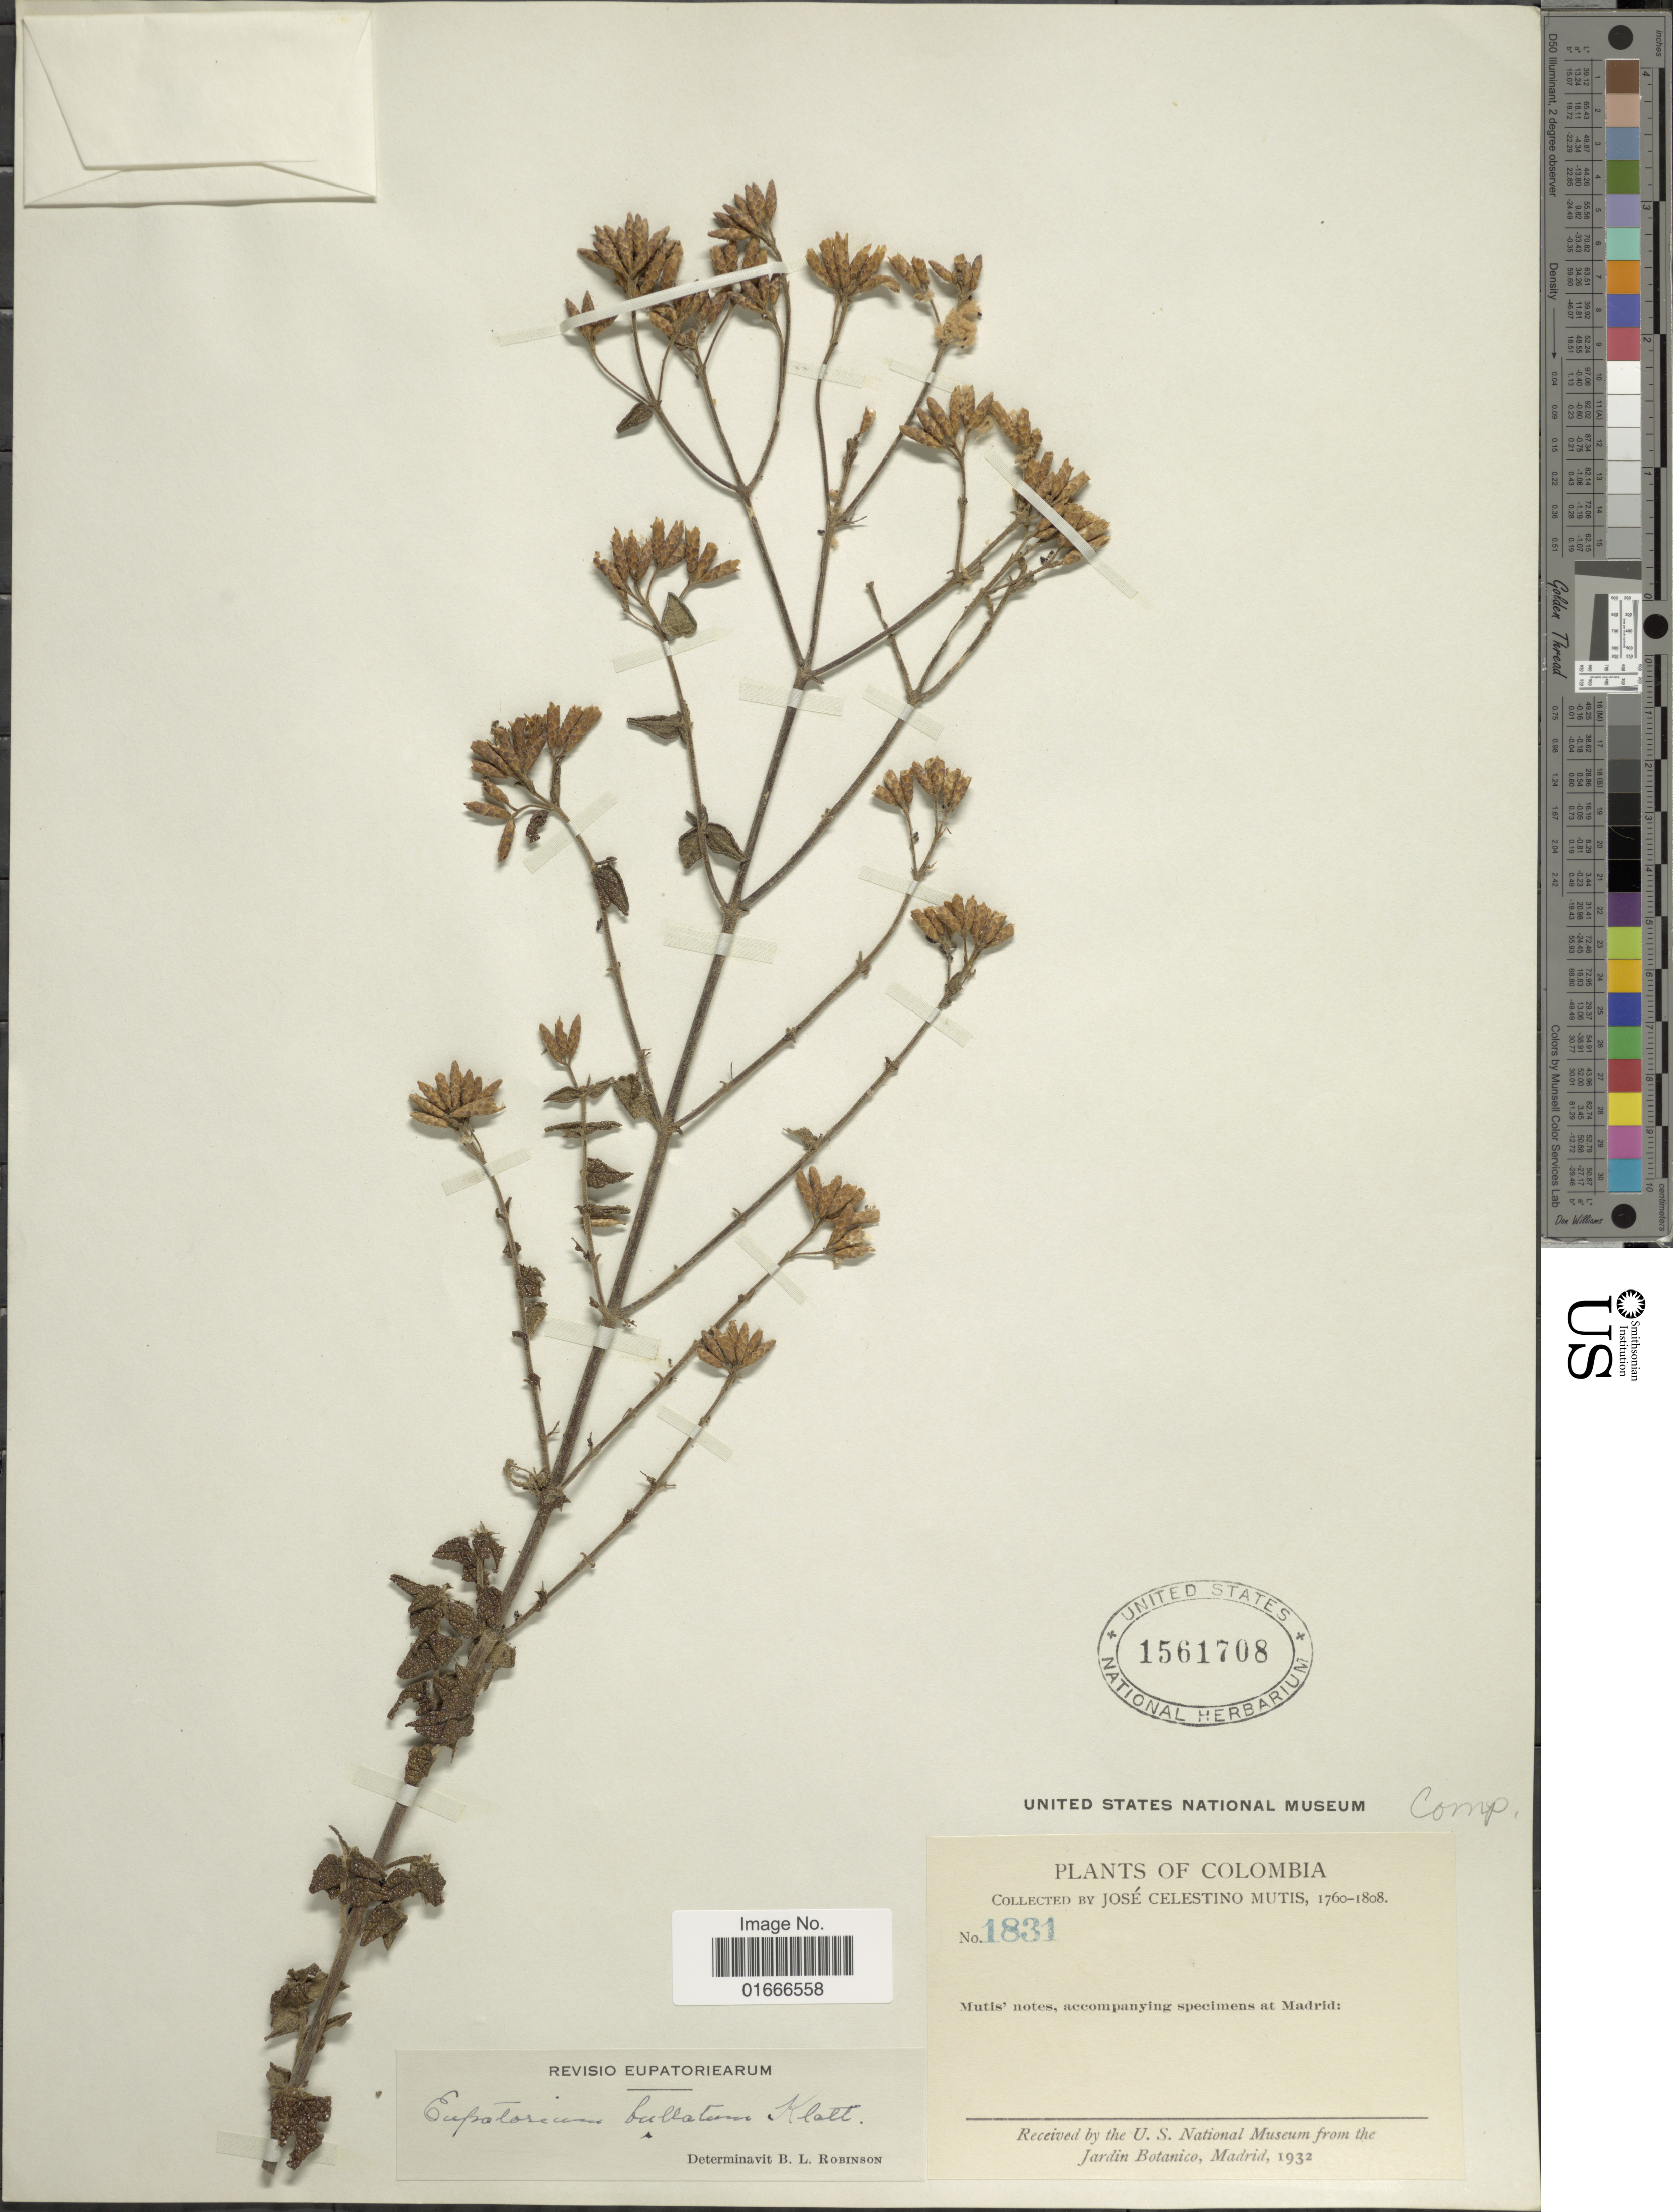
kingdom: Plantae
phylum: Tracheophyta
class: Magnoliopsida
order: Asterales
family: Asteraceae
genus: Chromolaena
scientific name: Chromolaena bullata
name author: (Klatt) R.M. King & H. Rob.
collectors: J. C. B. Mutis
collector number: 1831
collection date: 1760/1808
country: Colombia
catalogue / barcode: US 1561708